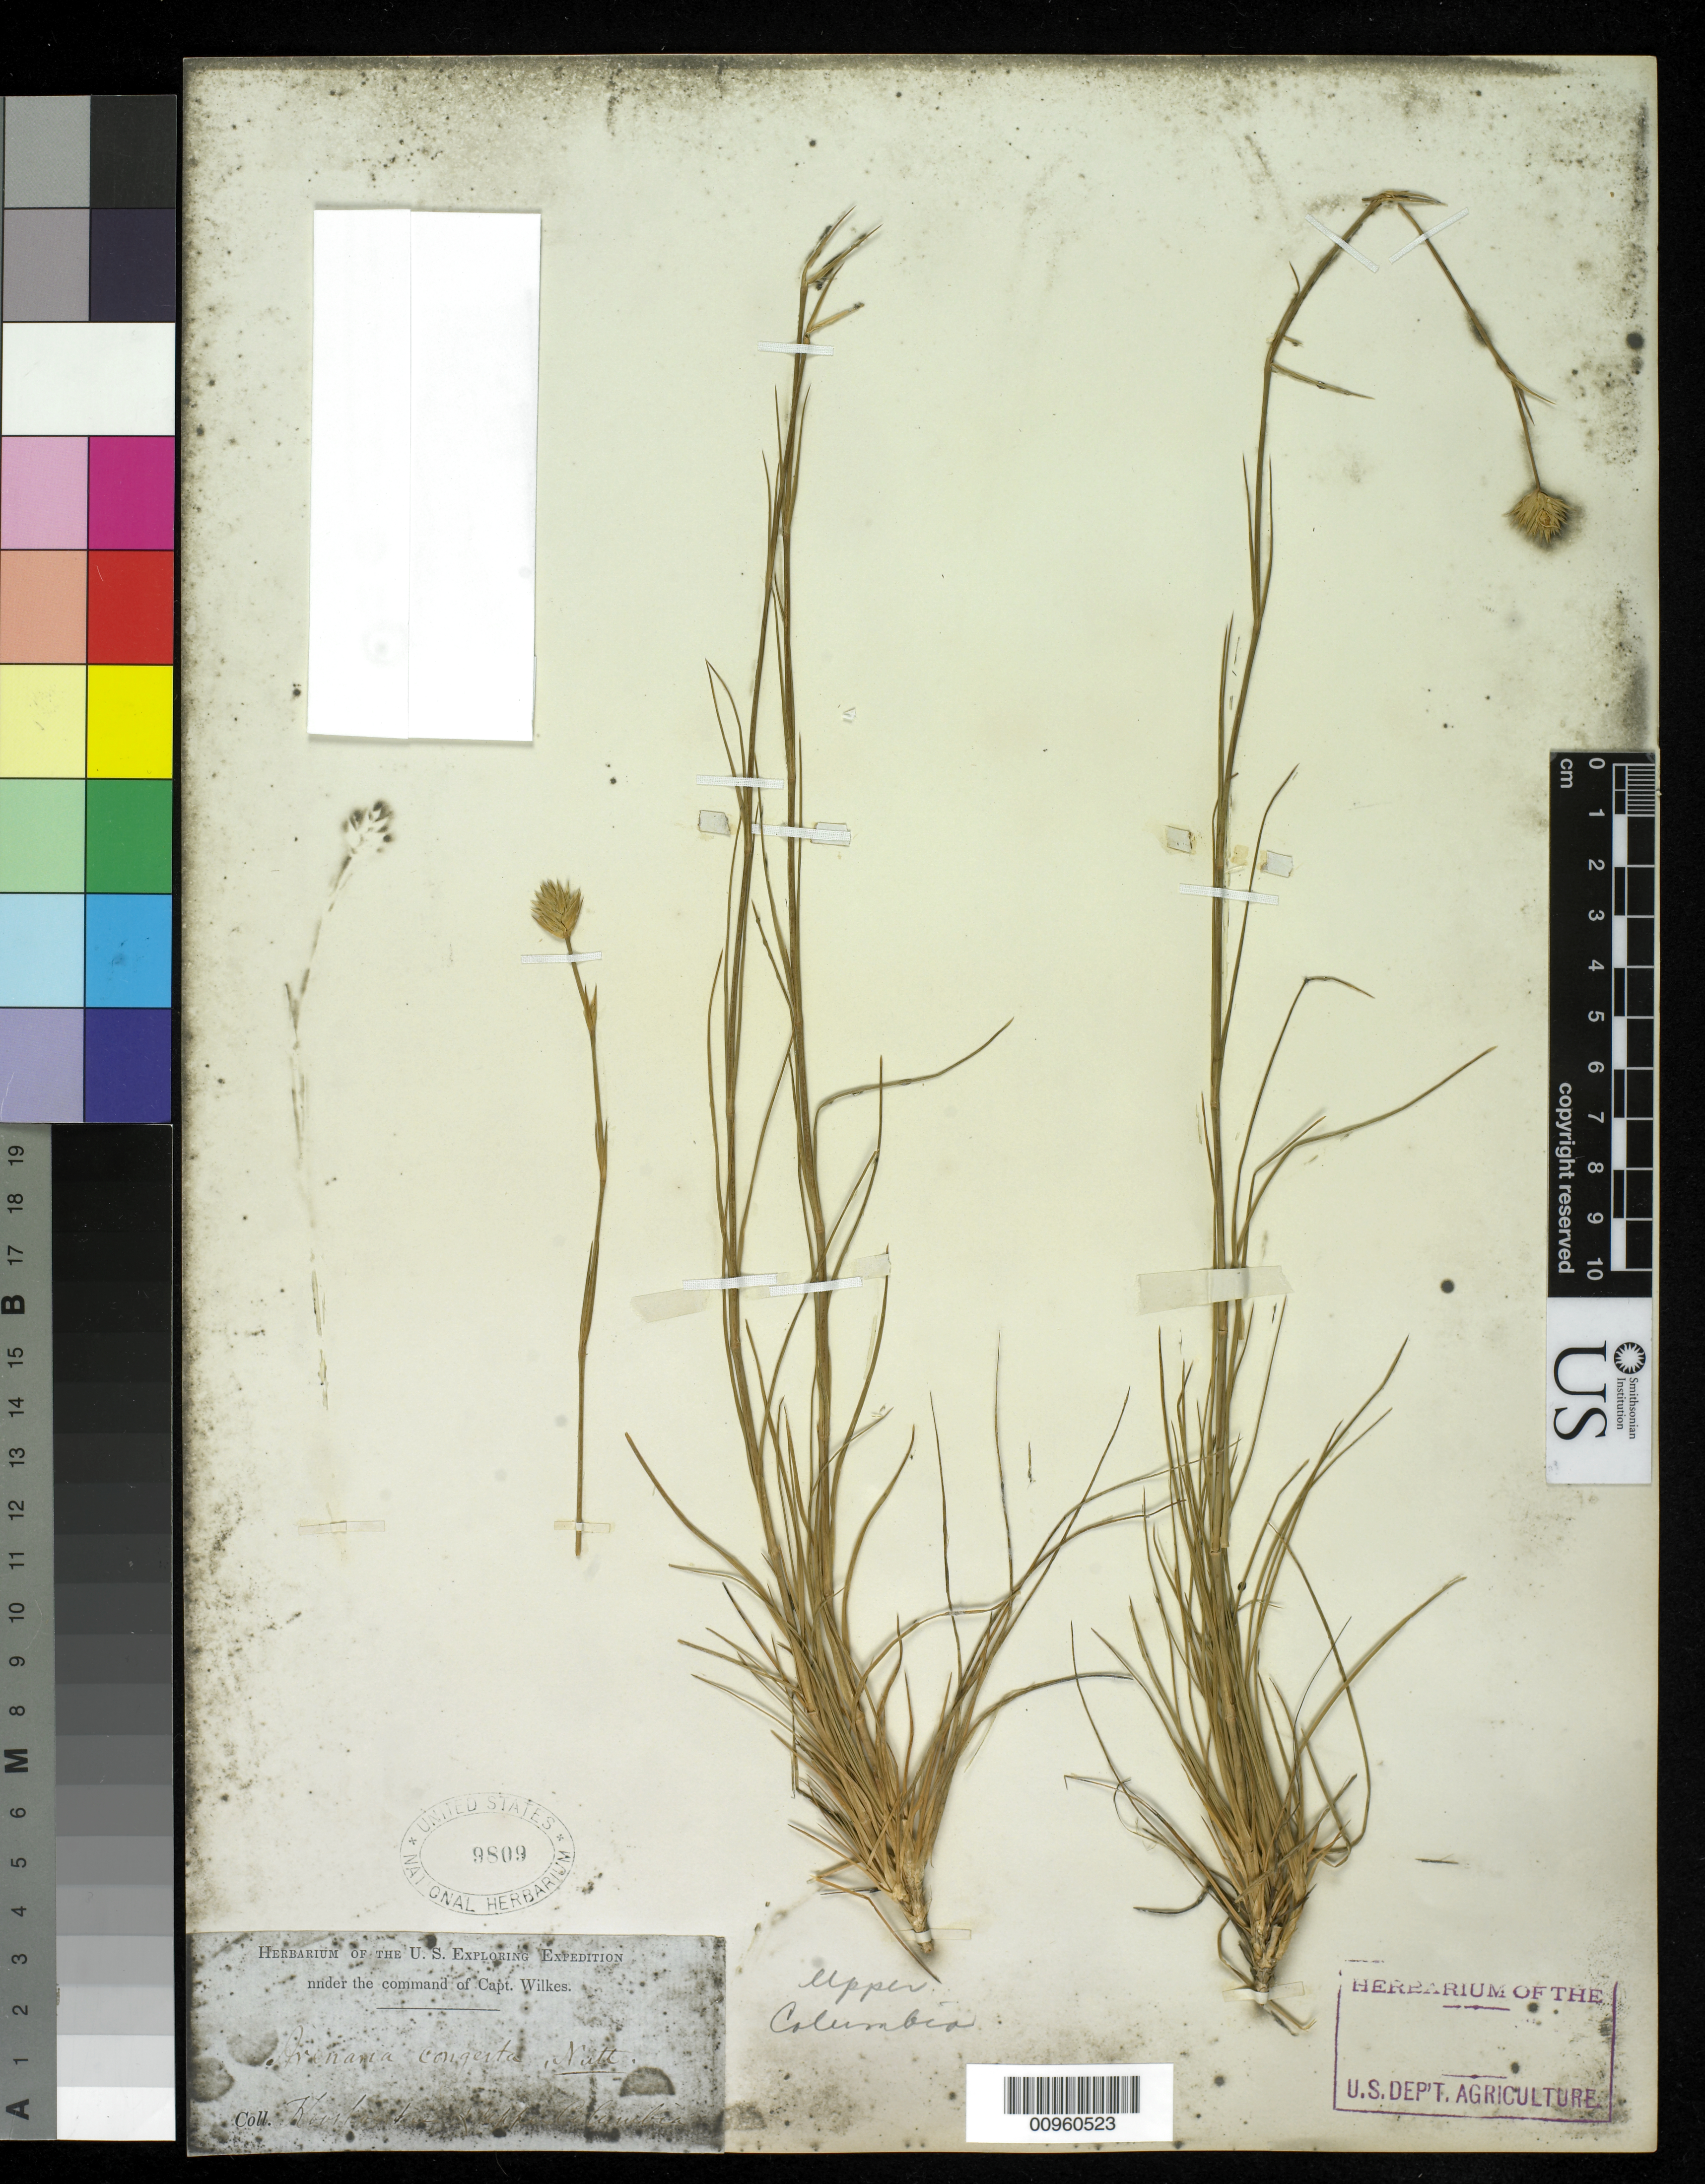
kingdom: Plantae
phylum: Tracheophyta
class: Magnoliopsida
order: Caryophyllales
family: Caryophyllaceae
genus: Eremogone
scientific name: Eremogone congesta var. congesta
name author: (Nutt.) Ikonn.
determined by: Strong, Mark T., (BOT), Smithsonian Institution - National Museum of Natural History (UNITED STATES)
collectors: Wilkes Explor. Exped.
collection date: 1838/1842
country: United States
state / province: Washington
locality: Kooskooskee and Upper Columbia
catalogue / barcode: US 9809